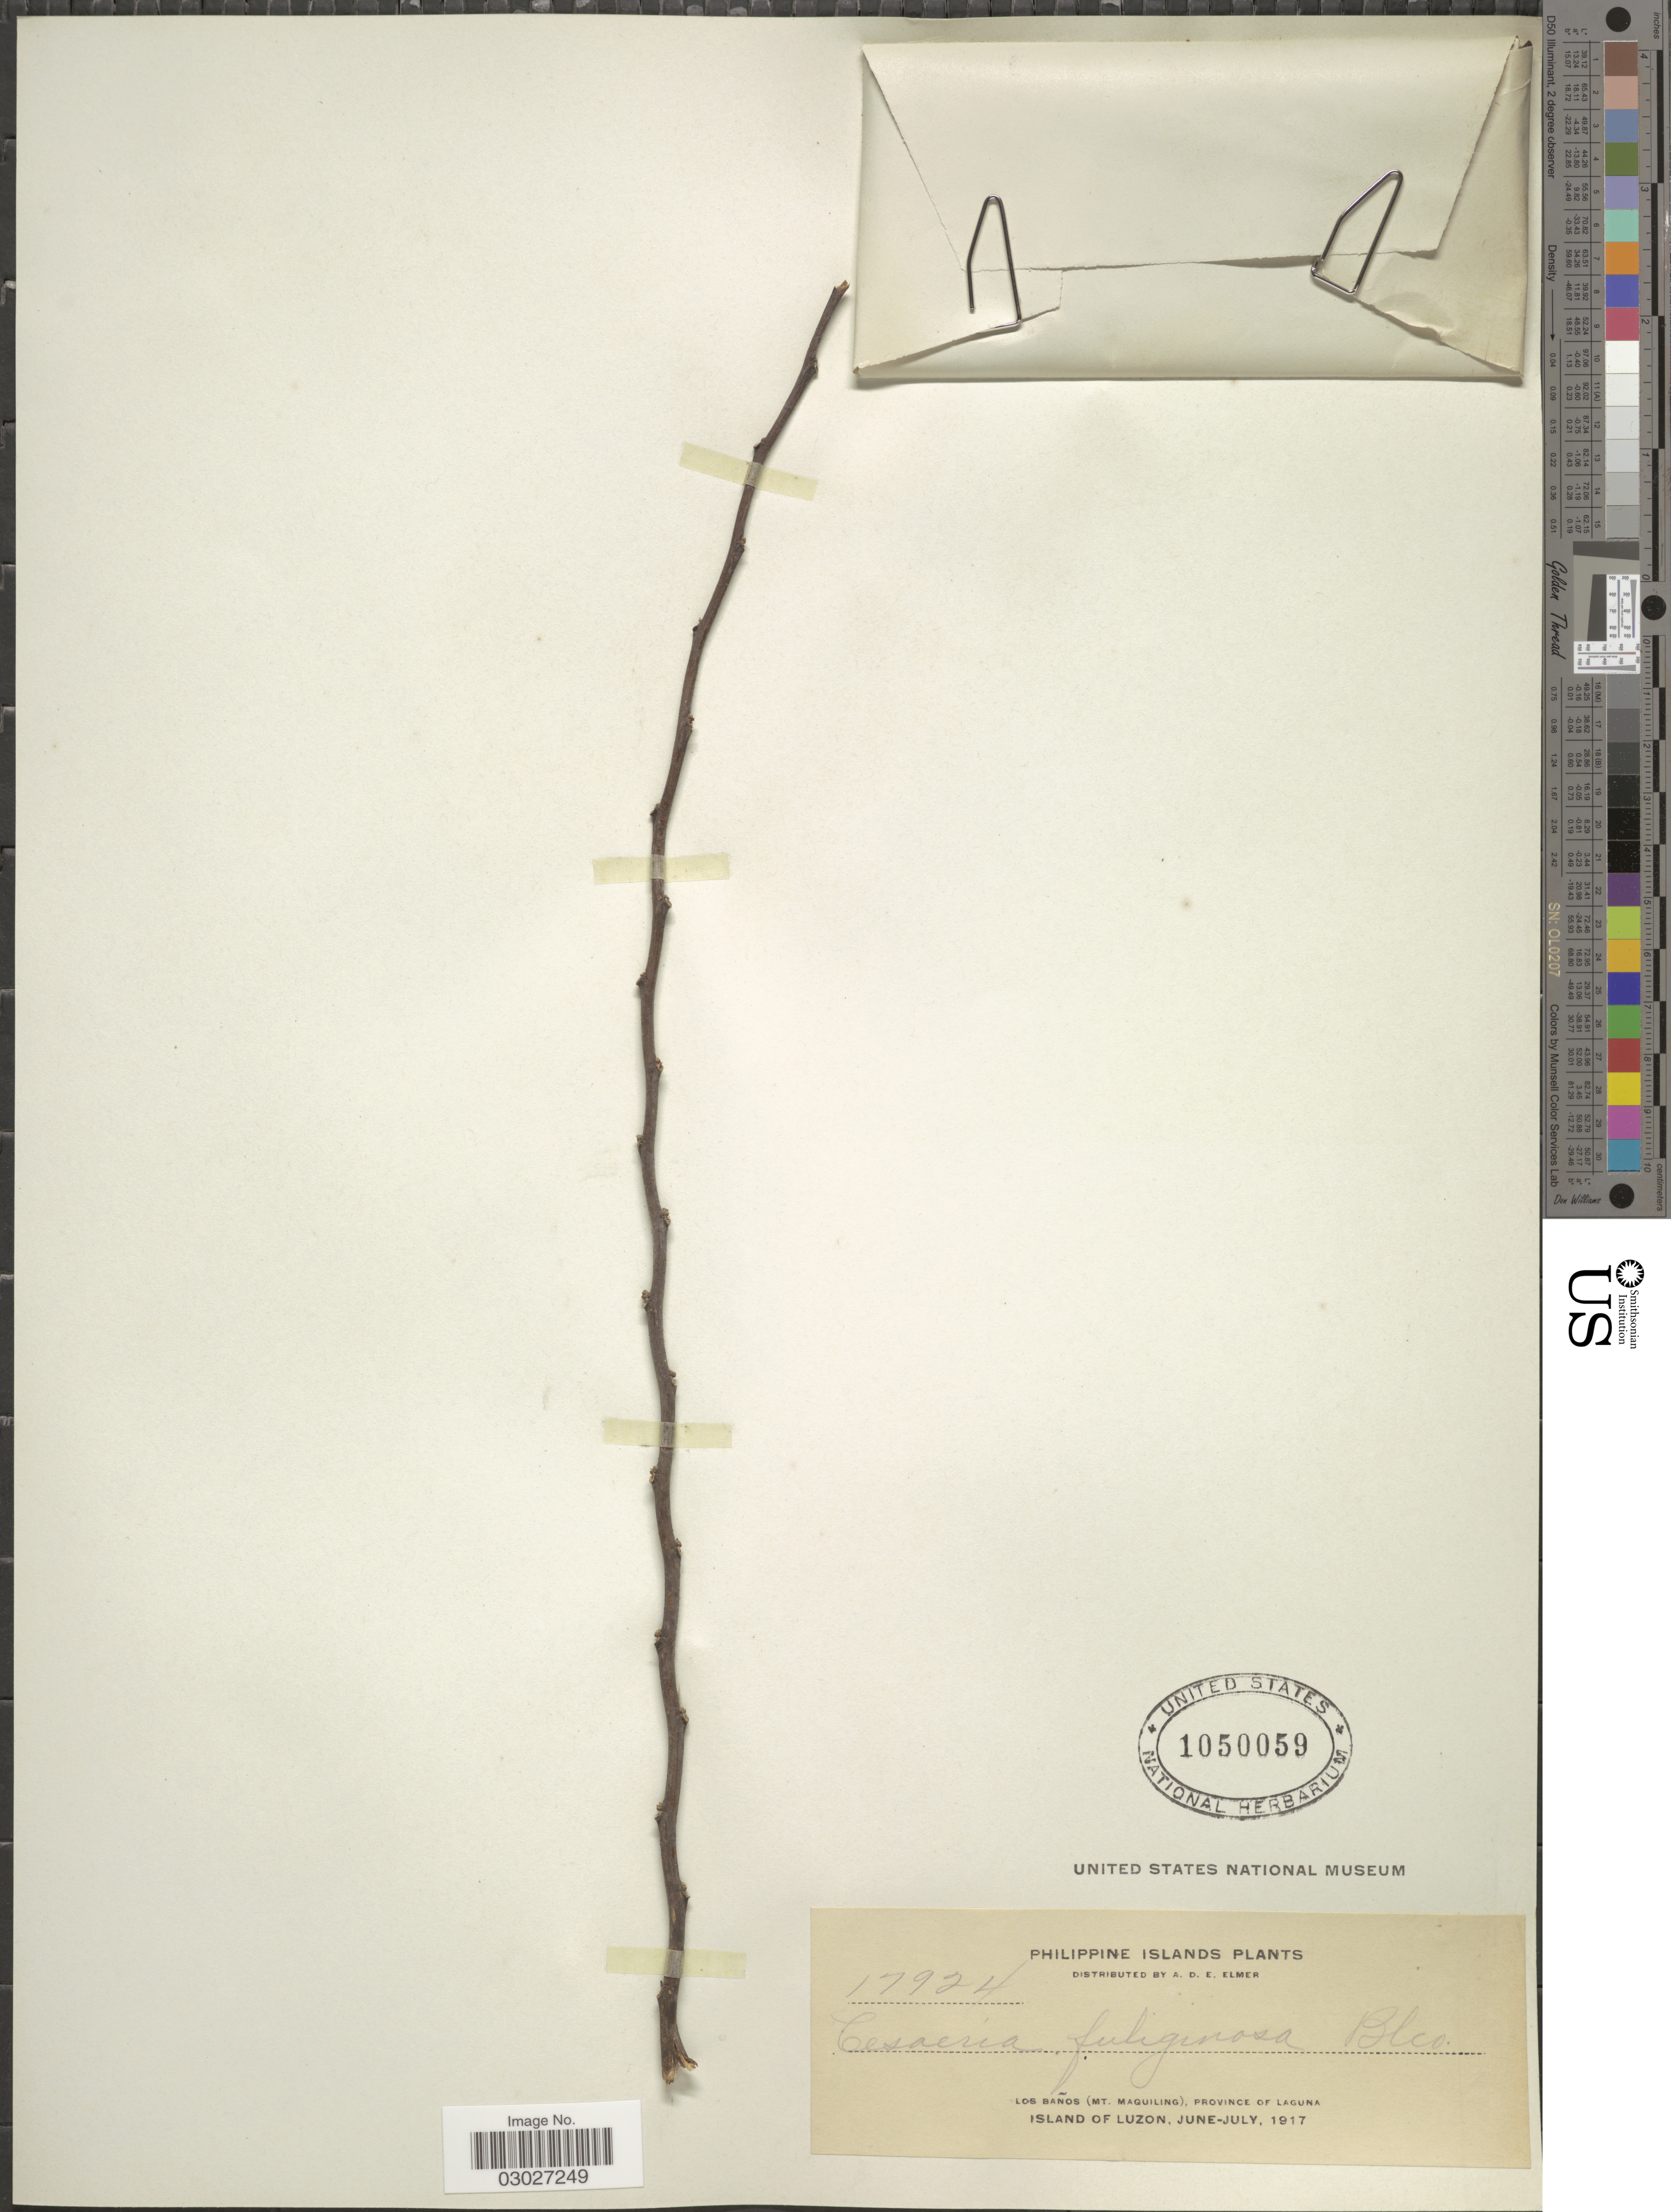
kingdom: Plantae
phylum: Tracheophyta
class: Magnoliopsida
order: Malpighiales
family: Salicaceae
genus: Casearia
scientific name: Casearia fuliginosa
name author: (Blanco) Blanco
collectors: A. D. E. Elmer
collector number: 17924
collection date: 1917-06/1917-07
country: Philippines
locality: Philippine Islands, Los Baños (Mt. Maquiling), Province of Laguna, Island of Luzon.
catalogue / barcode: US 1050059